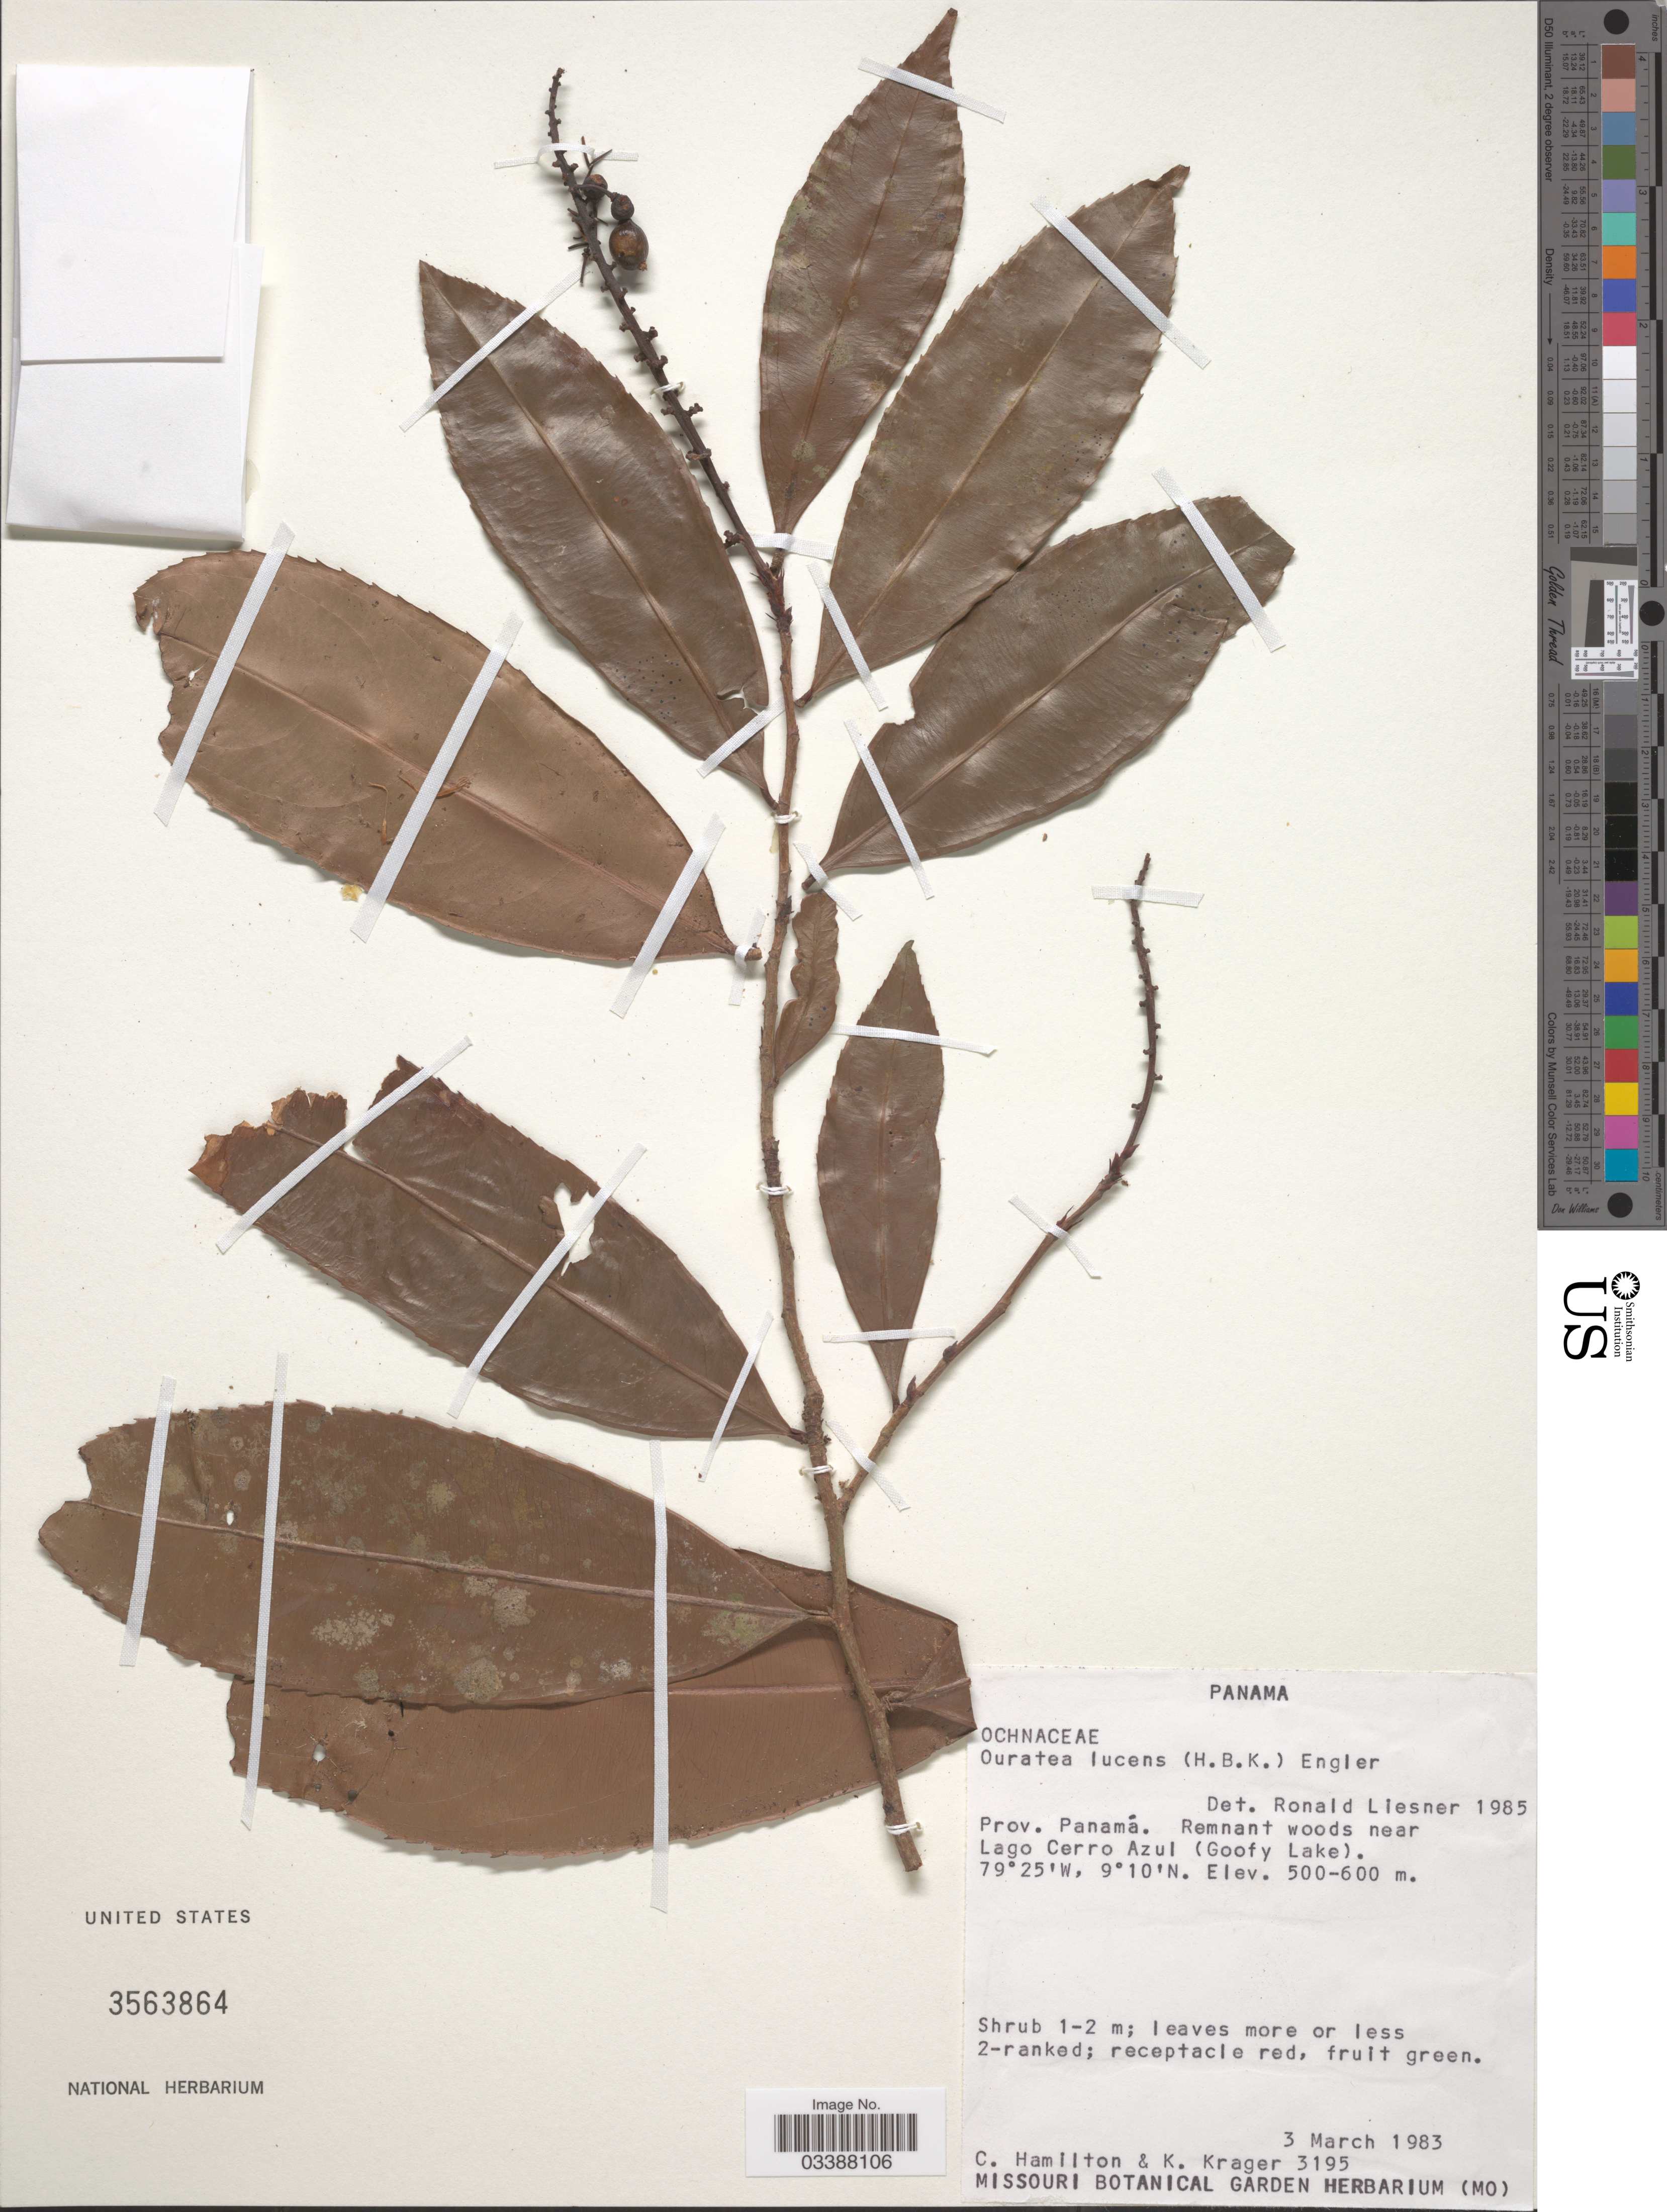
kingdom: Plantae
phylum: Tracheophyta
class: Magnoliopsida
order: Malpighiales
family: Ochnaceae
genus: Ouratea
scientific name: Ouratea lucens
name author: (Kunth) Engl.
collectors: C. Hamilton & K. Krager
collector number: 3195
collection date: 1983-03-03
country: Panama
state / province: Panamá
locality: Remnant woods near Lago Cerro Azul (Goofy Lake).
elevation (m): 500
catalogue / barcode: US 3563864